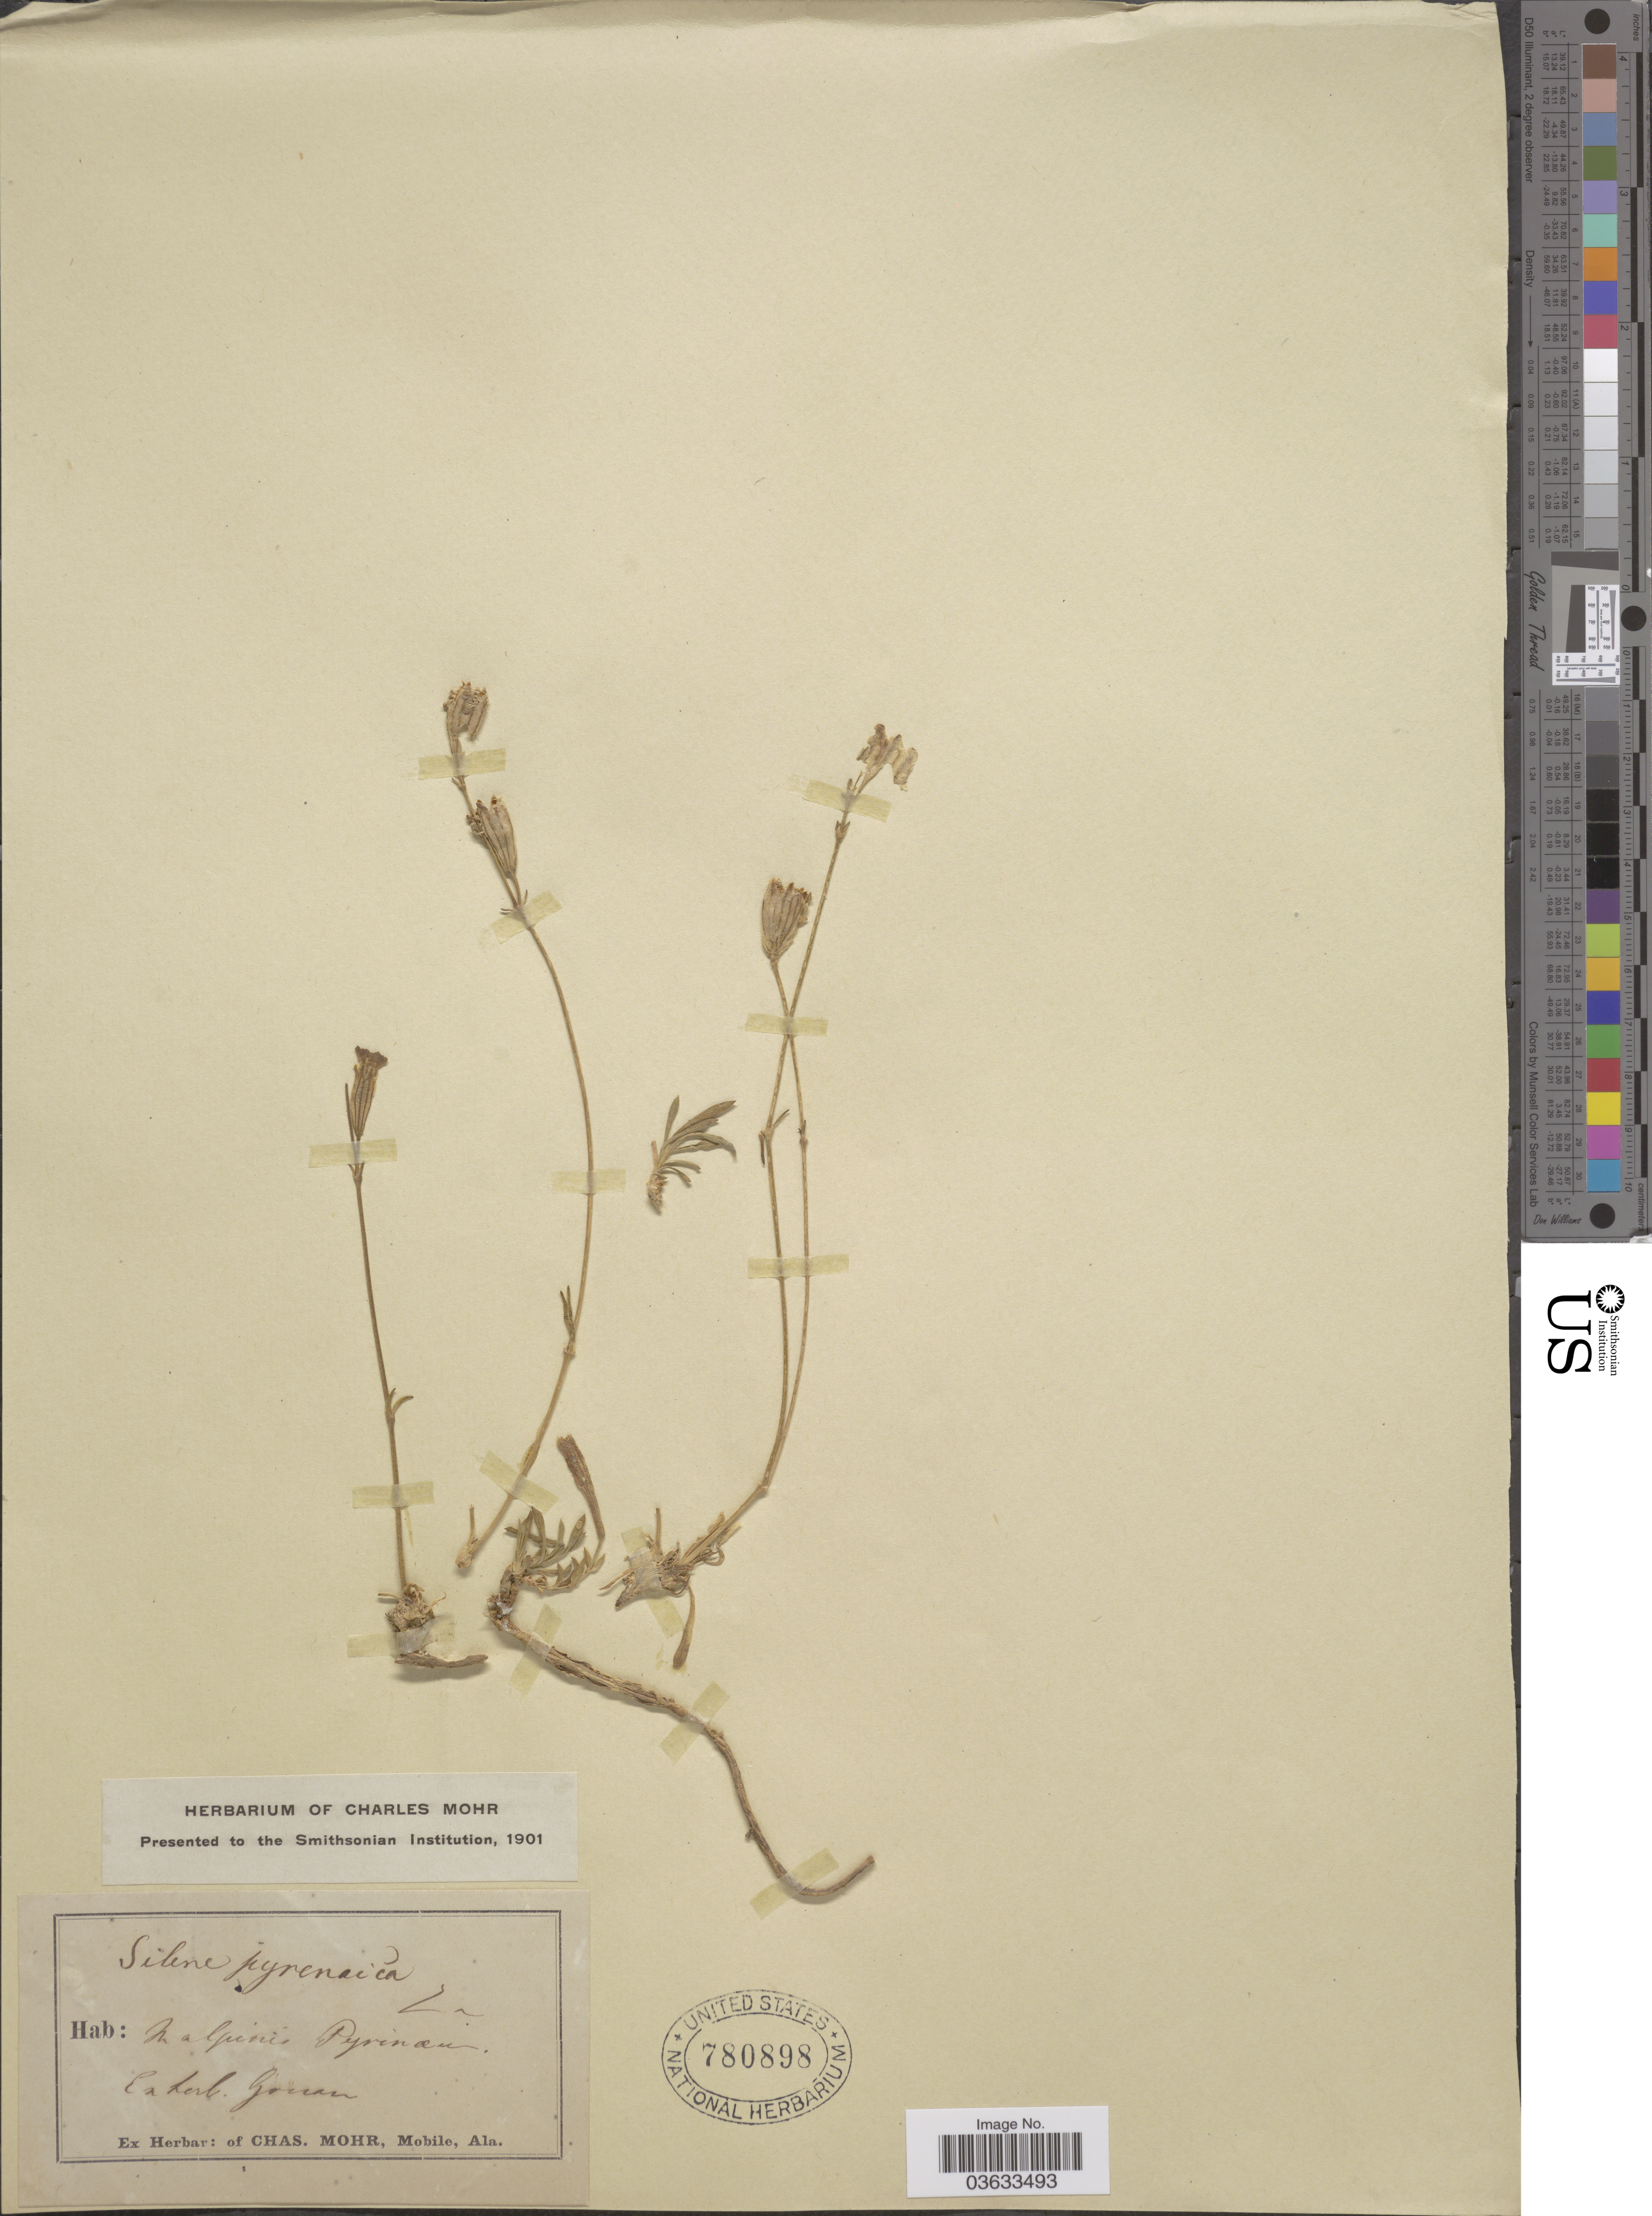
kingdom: Plantae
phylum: Tracheophyta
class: Magnoliopsida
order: Caryophyllales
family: Caryophyllaceae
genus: Silene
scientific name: Silene pumilio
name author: (L.) Wulfen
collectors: ex herb. Gouan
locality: In alpinis Pyrineen.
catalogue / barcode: US 780898